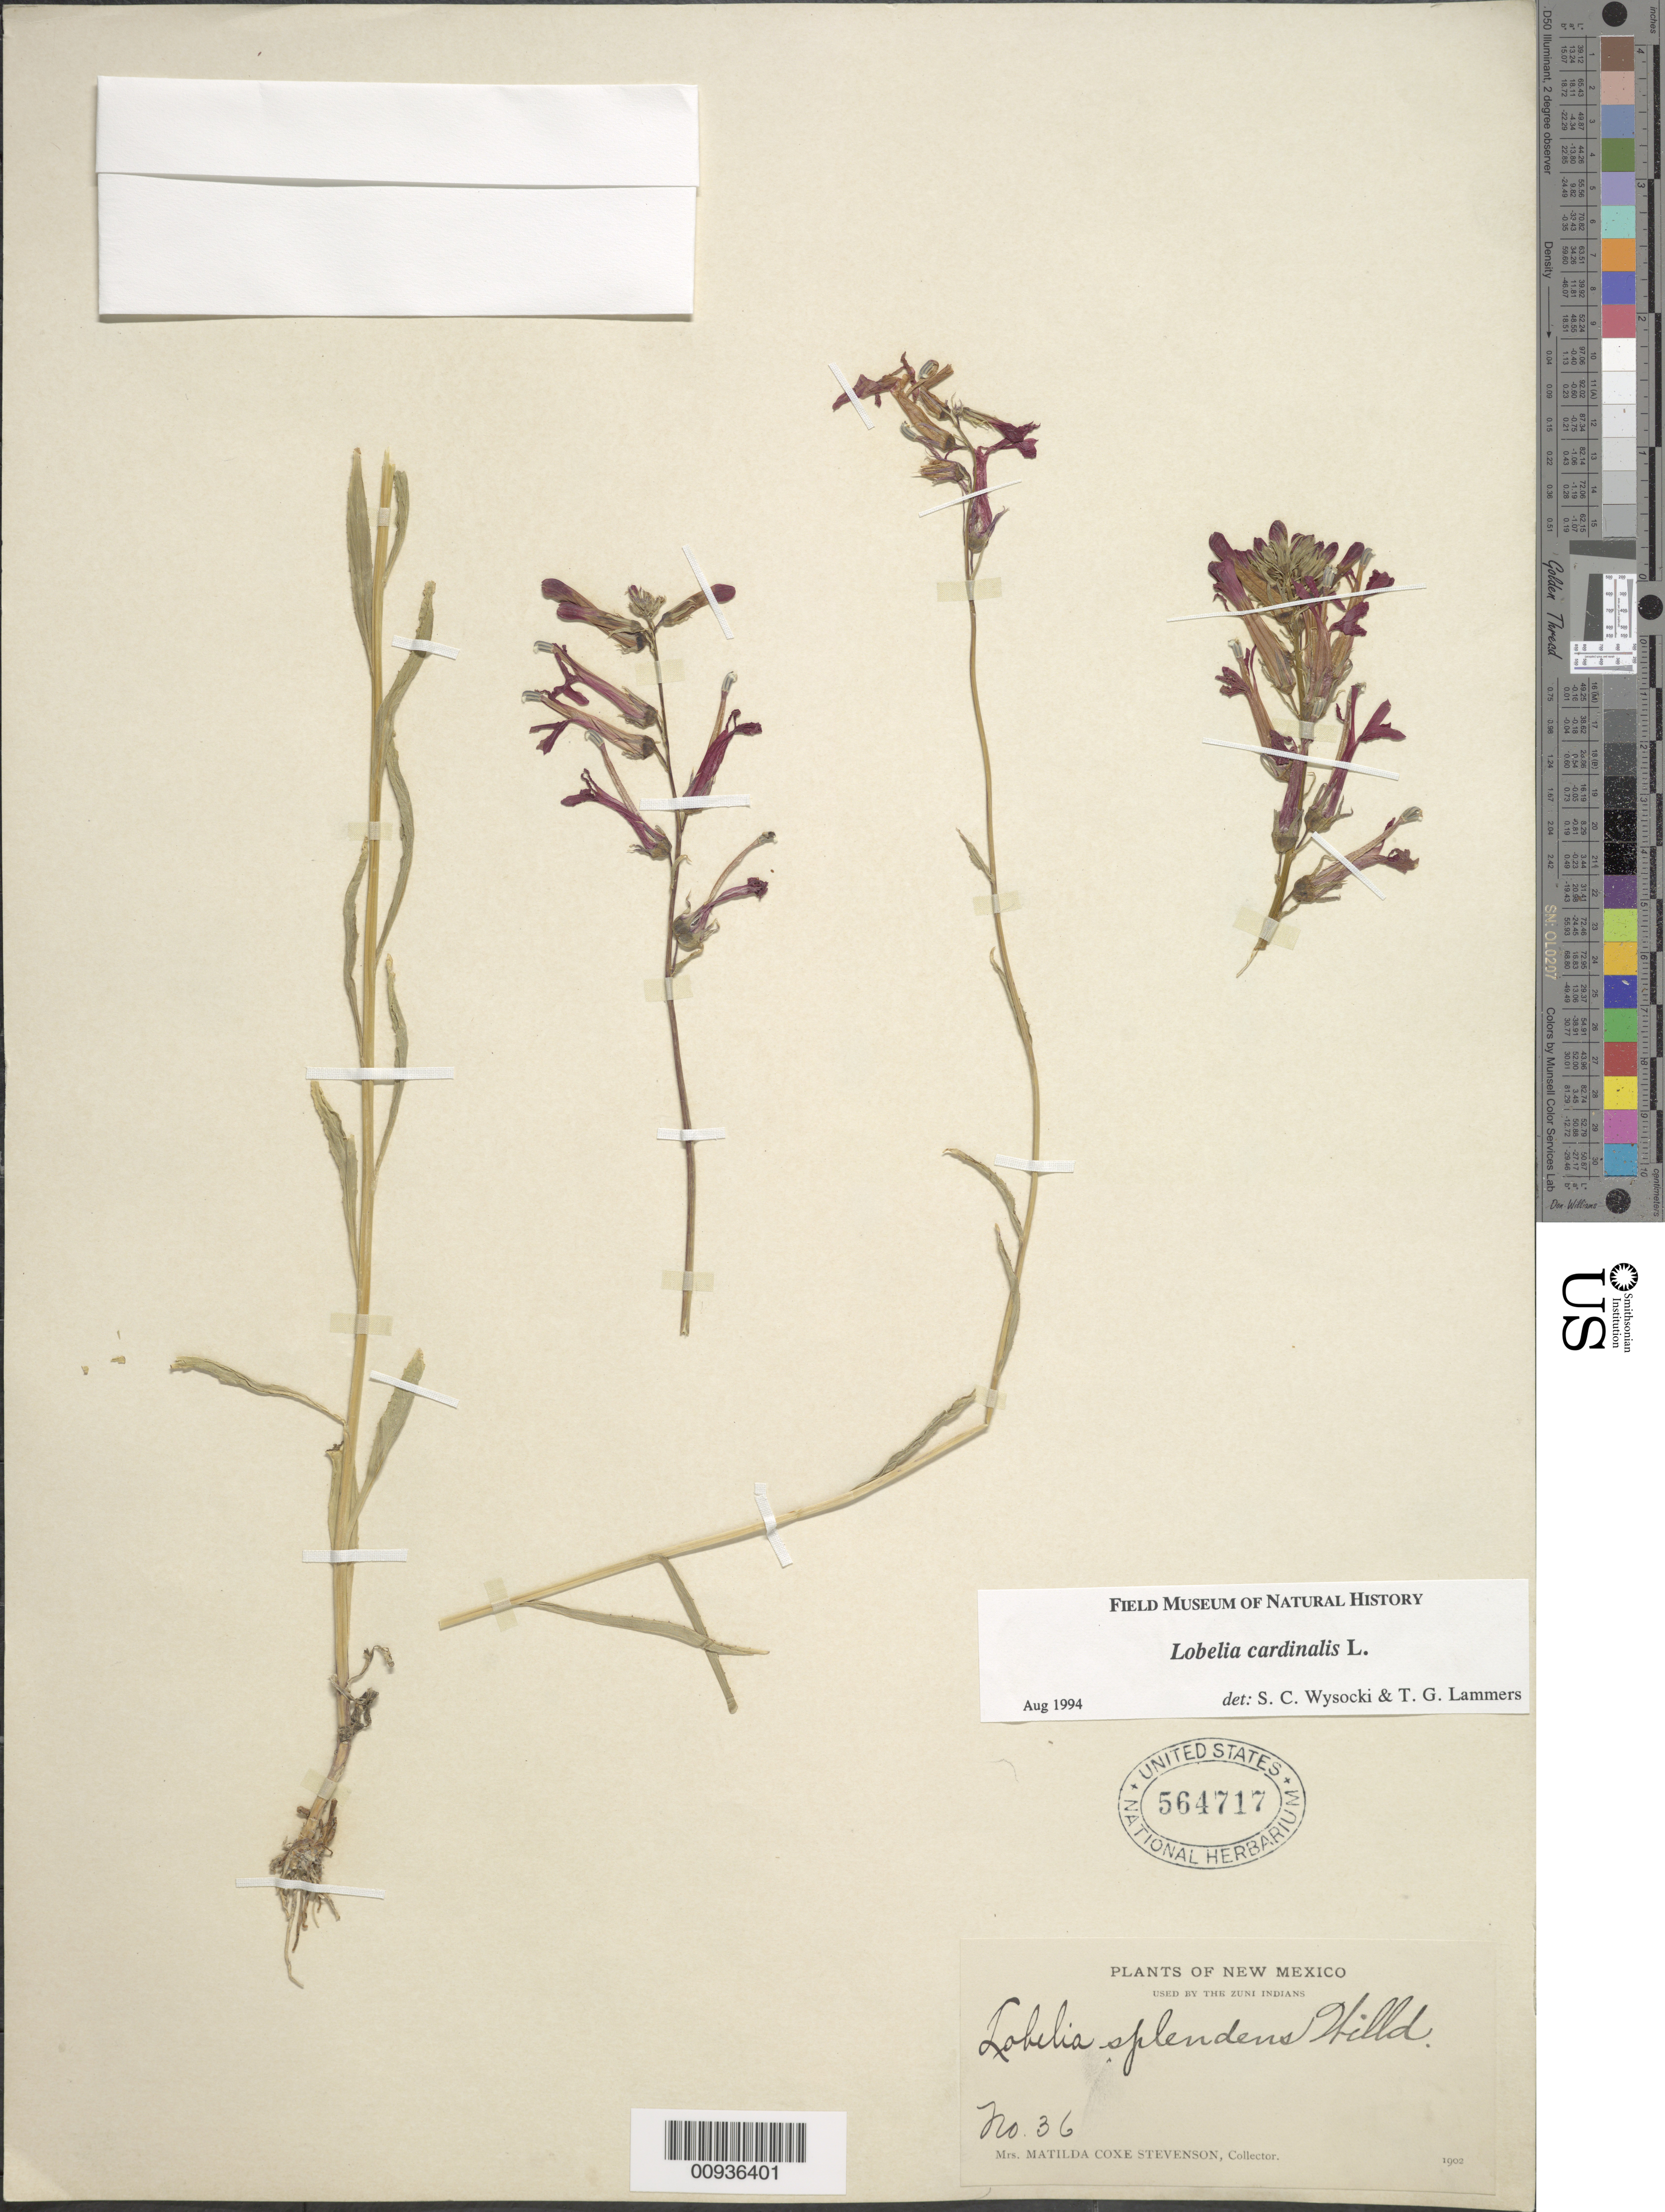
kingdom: Plantae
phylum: Tracheophyta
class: Magnoliopsida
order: Asterales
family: Campanulaceae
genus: Lobelia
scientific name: Lobelia cardinalis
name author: L.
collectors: M. Stevenson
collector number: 36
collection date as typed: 1902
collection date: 1902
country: United States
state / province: New Mexico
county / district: McKinley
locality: Zuni (village).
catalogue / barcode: US 564717